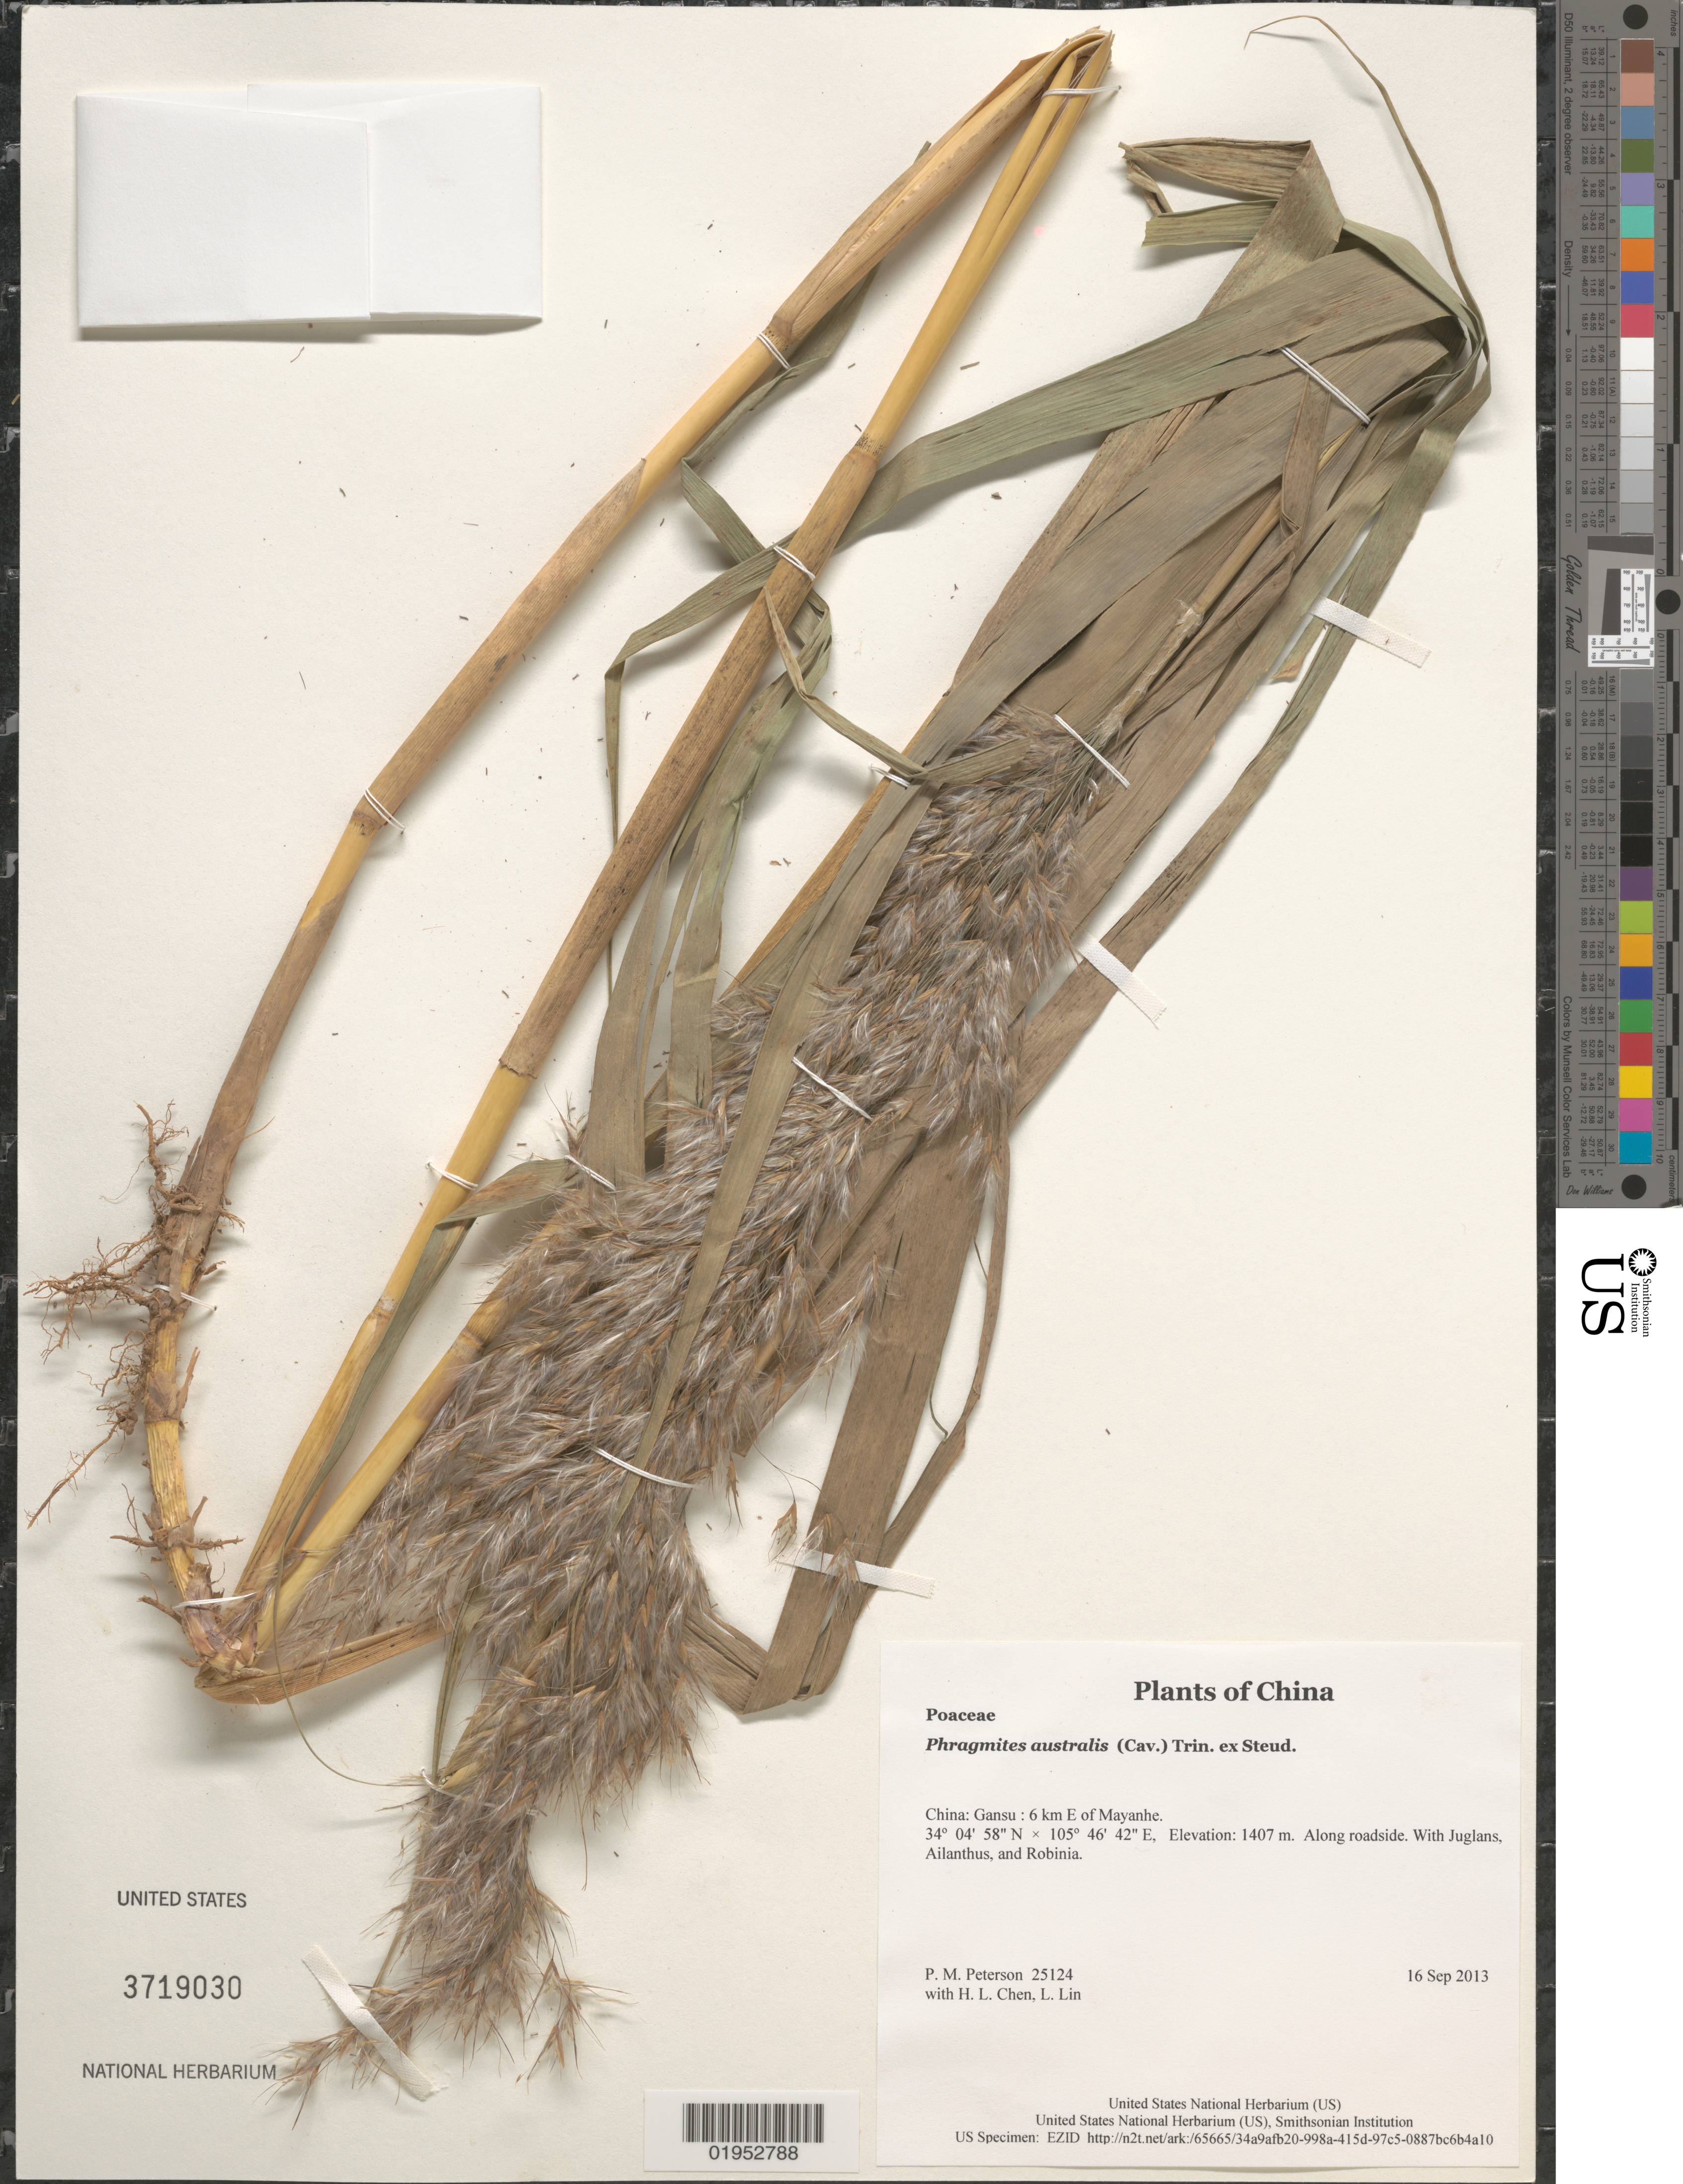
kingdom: Plantae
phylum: Tracheophyta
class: Liliopsida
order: Poales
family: Poaceae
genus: Phragmites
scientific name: Phragmites australis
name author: (Cav.) Trin. ex Steud.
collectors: P. M. Peterson, H. L. Chen & L. Lin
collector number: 25124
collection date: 2013-09-16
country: China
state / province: Gansu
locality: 6 km E of Mayanhe.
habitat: Along roadside.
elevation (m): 1407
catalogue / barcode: US 3719030